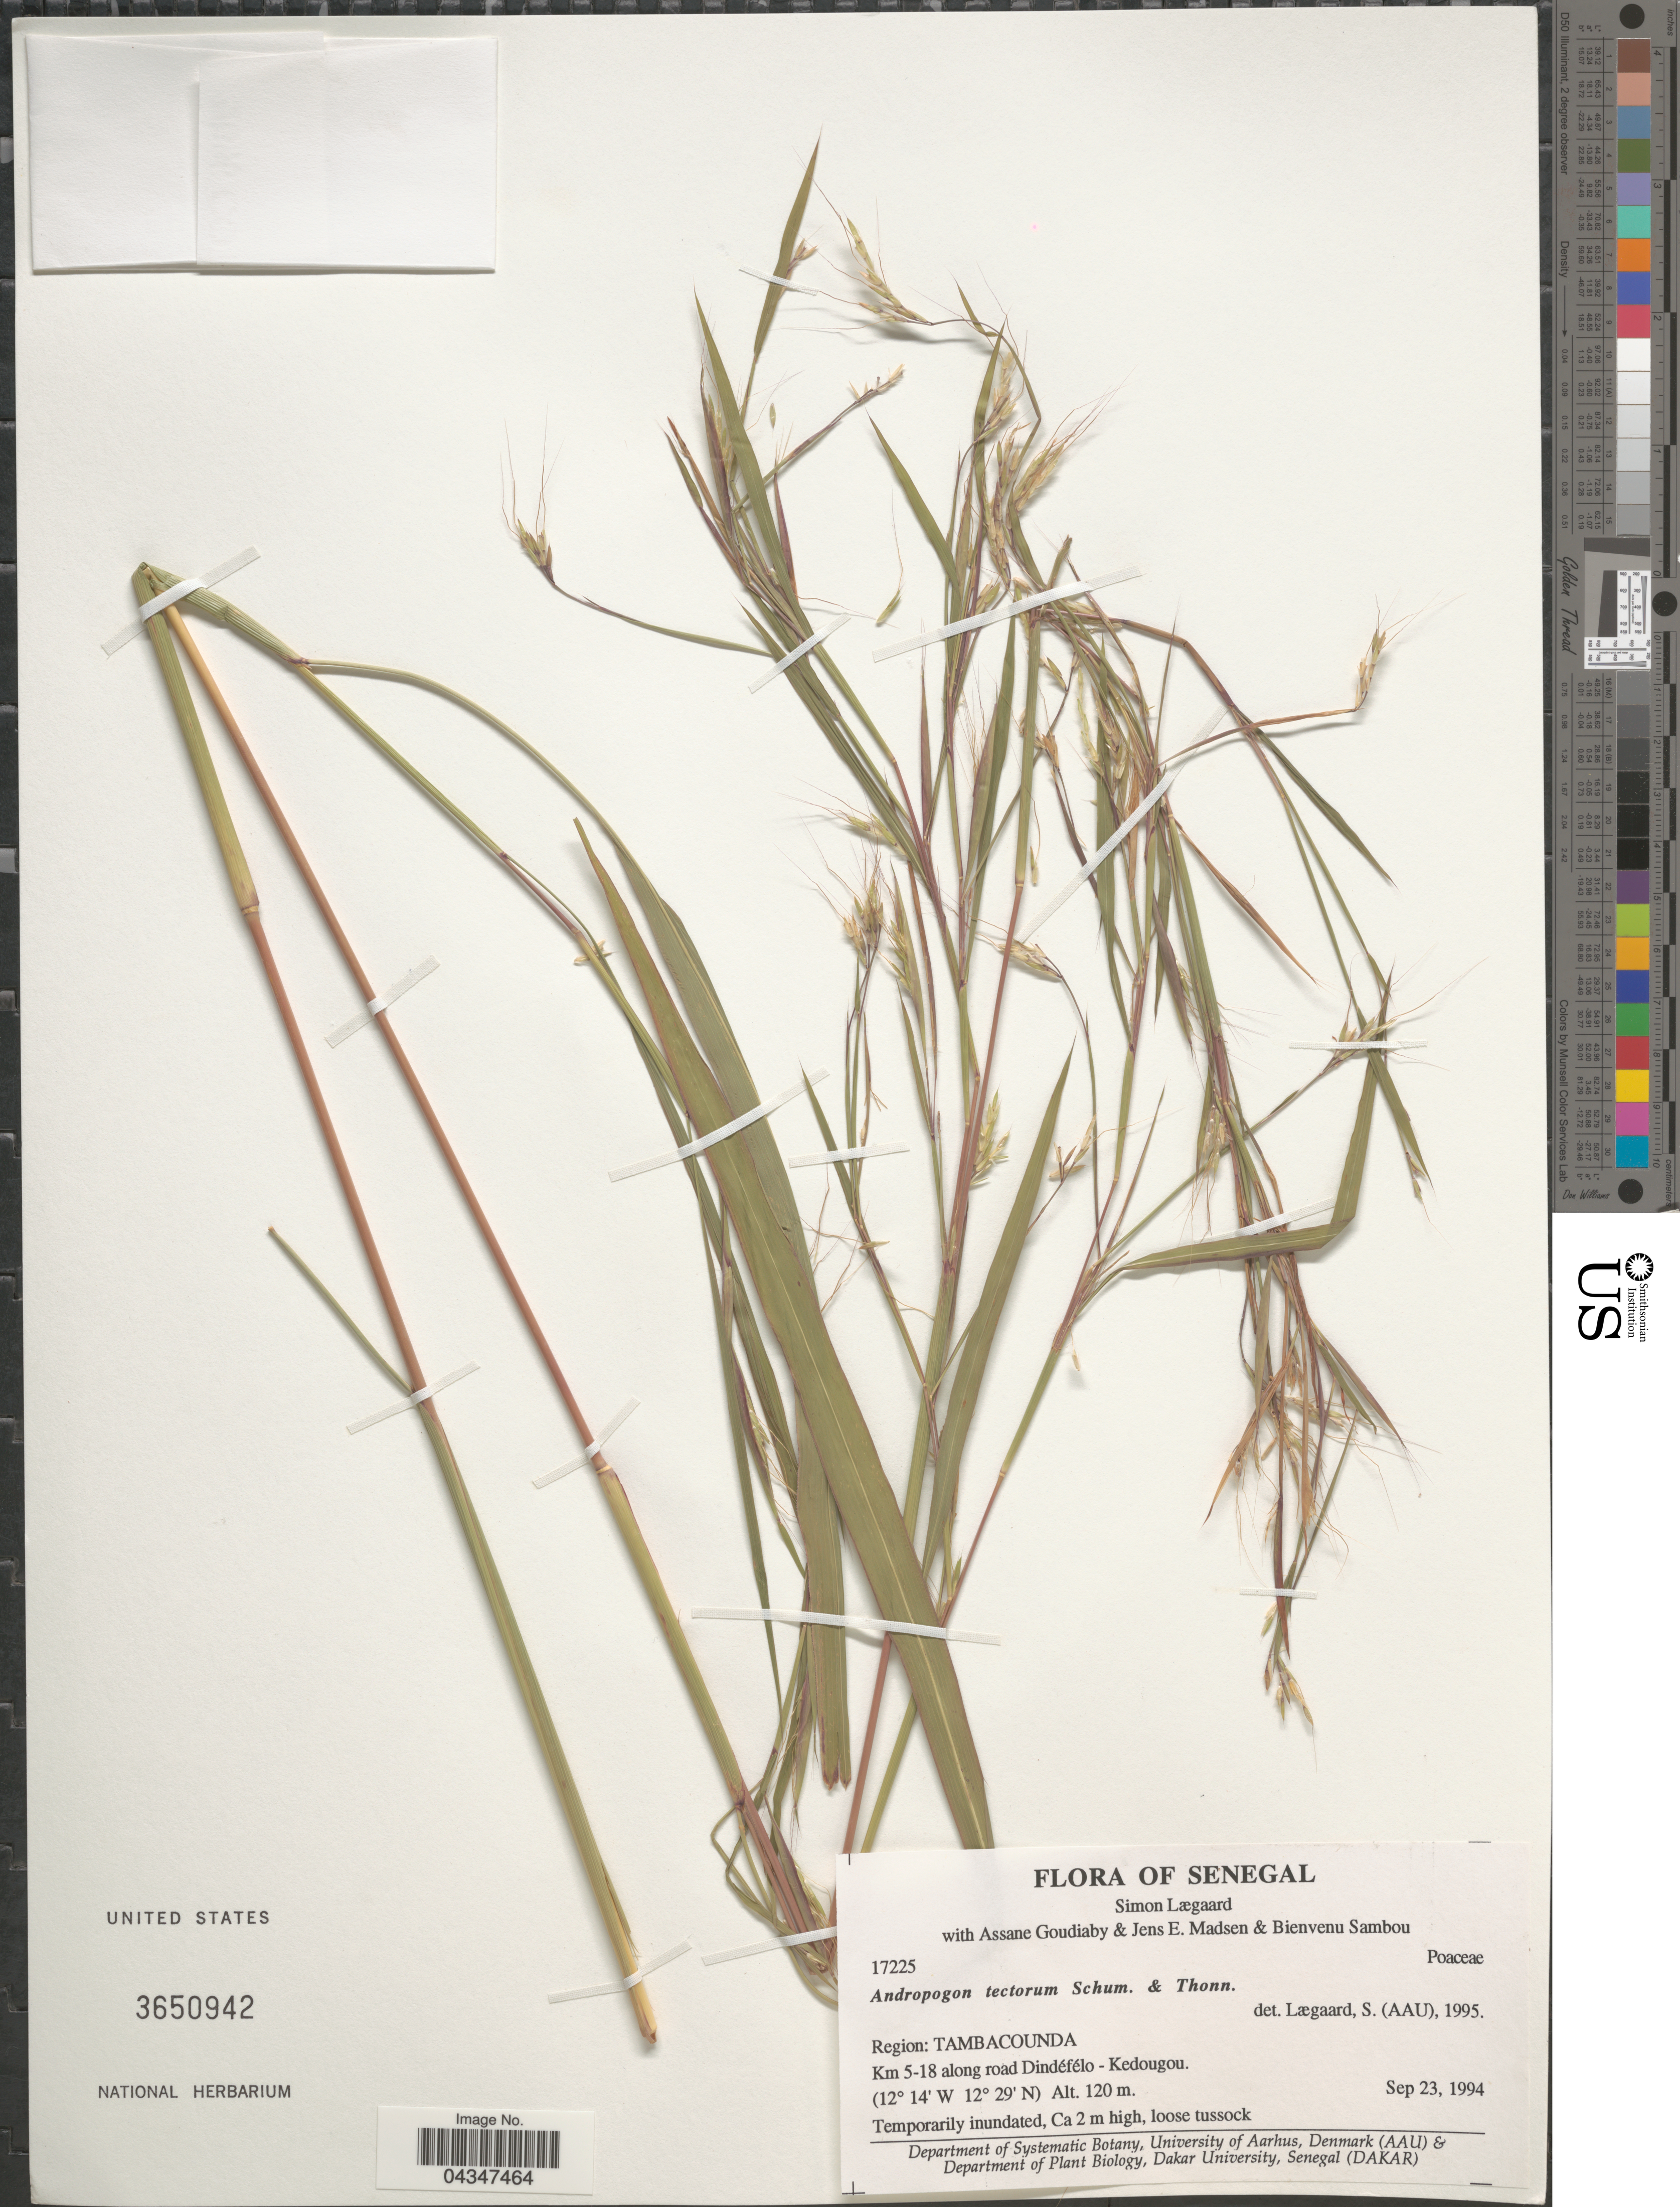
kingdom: Plantae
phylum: Tracheophyta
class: Liliopsida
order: Poales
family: Poaceae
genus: Andropogon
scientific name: Andropogon tectorum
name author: Schumach. & Thonn.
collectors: S. Lægaard, A. Goudiaby, J. E. Madsen & B. Sambou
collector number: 17225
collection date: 1994-09-23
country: Senegal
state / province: Tambacounda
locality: Region: Tambacounda. Km 5-18 along road Dindéfélo - Kedougou.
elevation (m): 120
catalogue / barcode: US 3650942